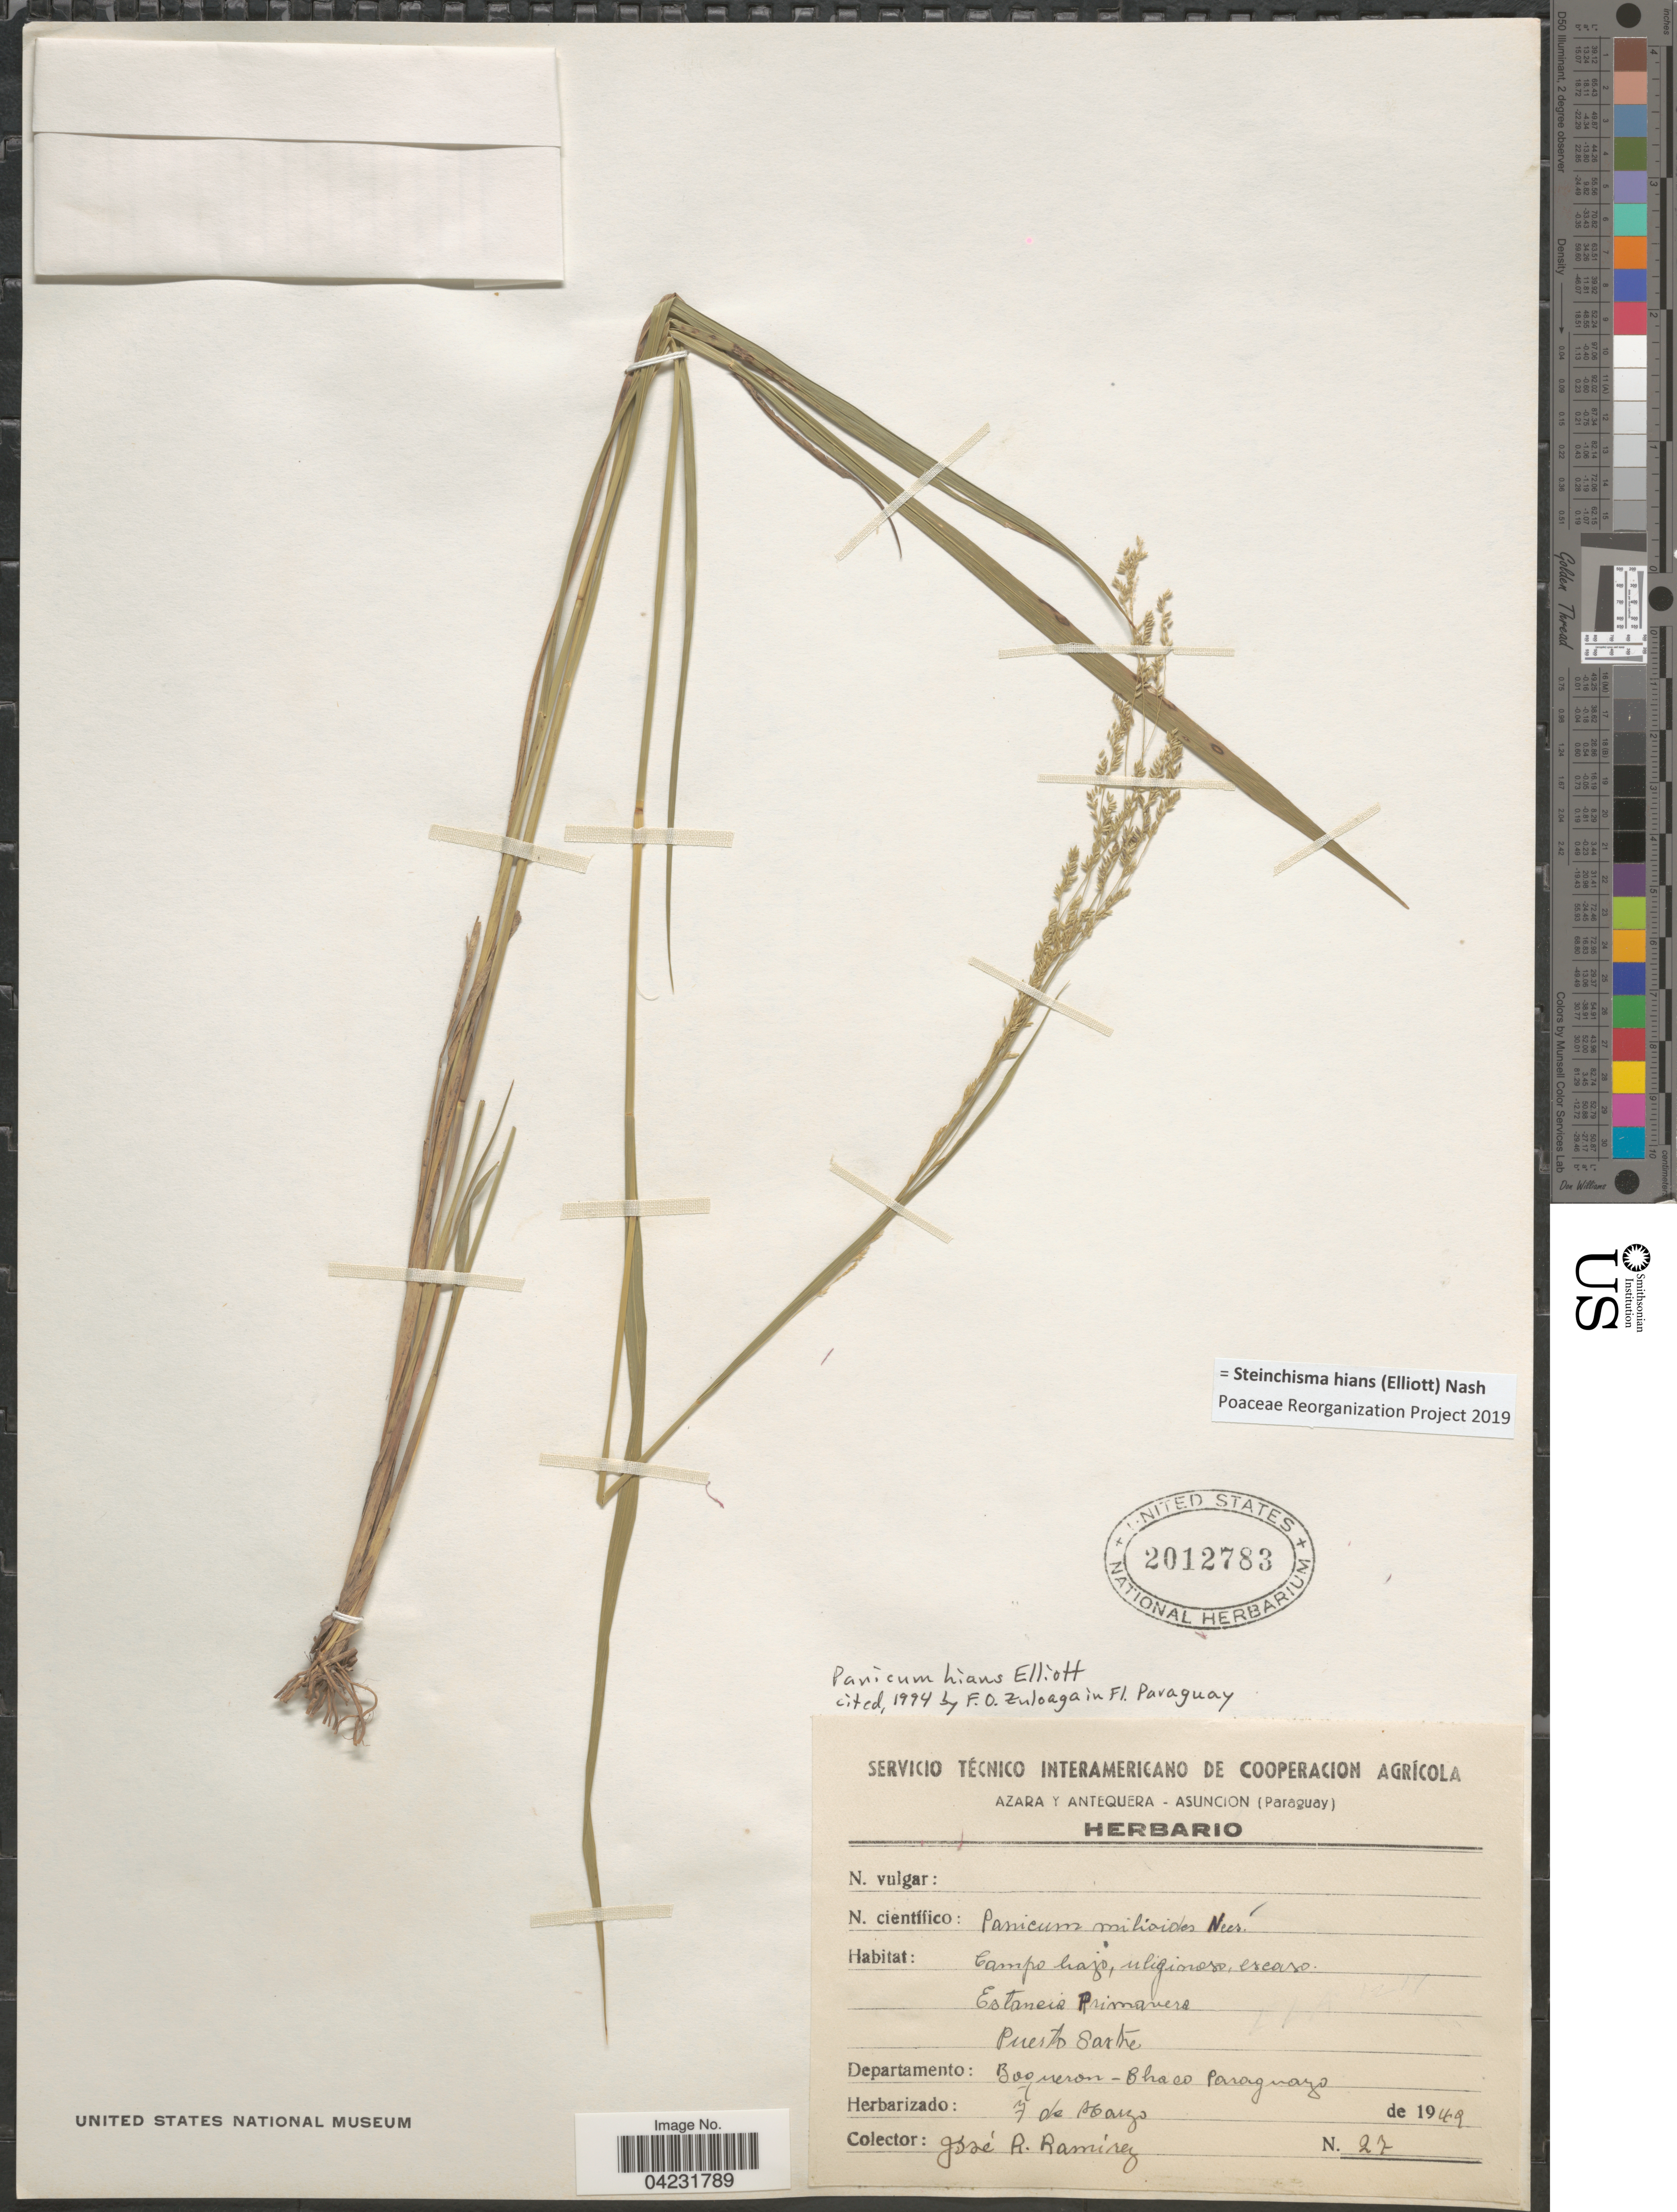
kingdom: Plantae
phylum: Tracheophyta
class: Liliopsida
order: Poales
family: Poaceae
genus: Steinchisma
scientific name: Steinchisma hians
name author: (Elliott) Nash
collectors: J. Ramírez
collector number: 27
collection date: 1949-03-07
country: Paraguay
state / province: Boqueron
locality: Campo bajo, uliginose escaso. Estaneis Primavera. Puerto Saste. Departamento: Boqueron-Chaco Paraguayo.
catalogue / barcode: US 2012783